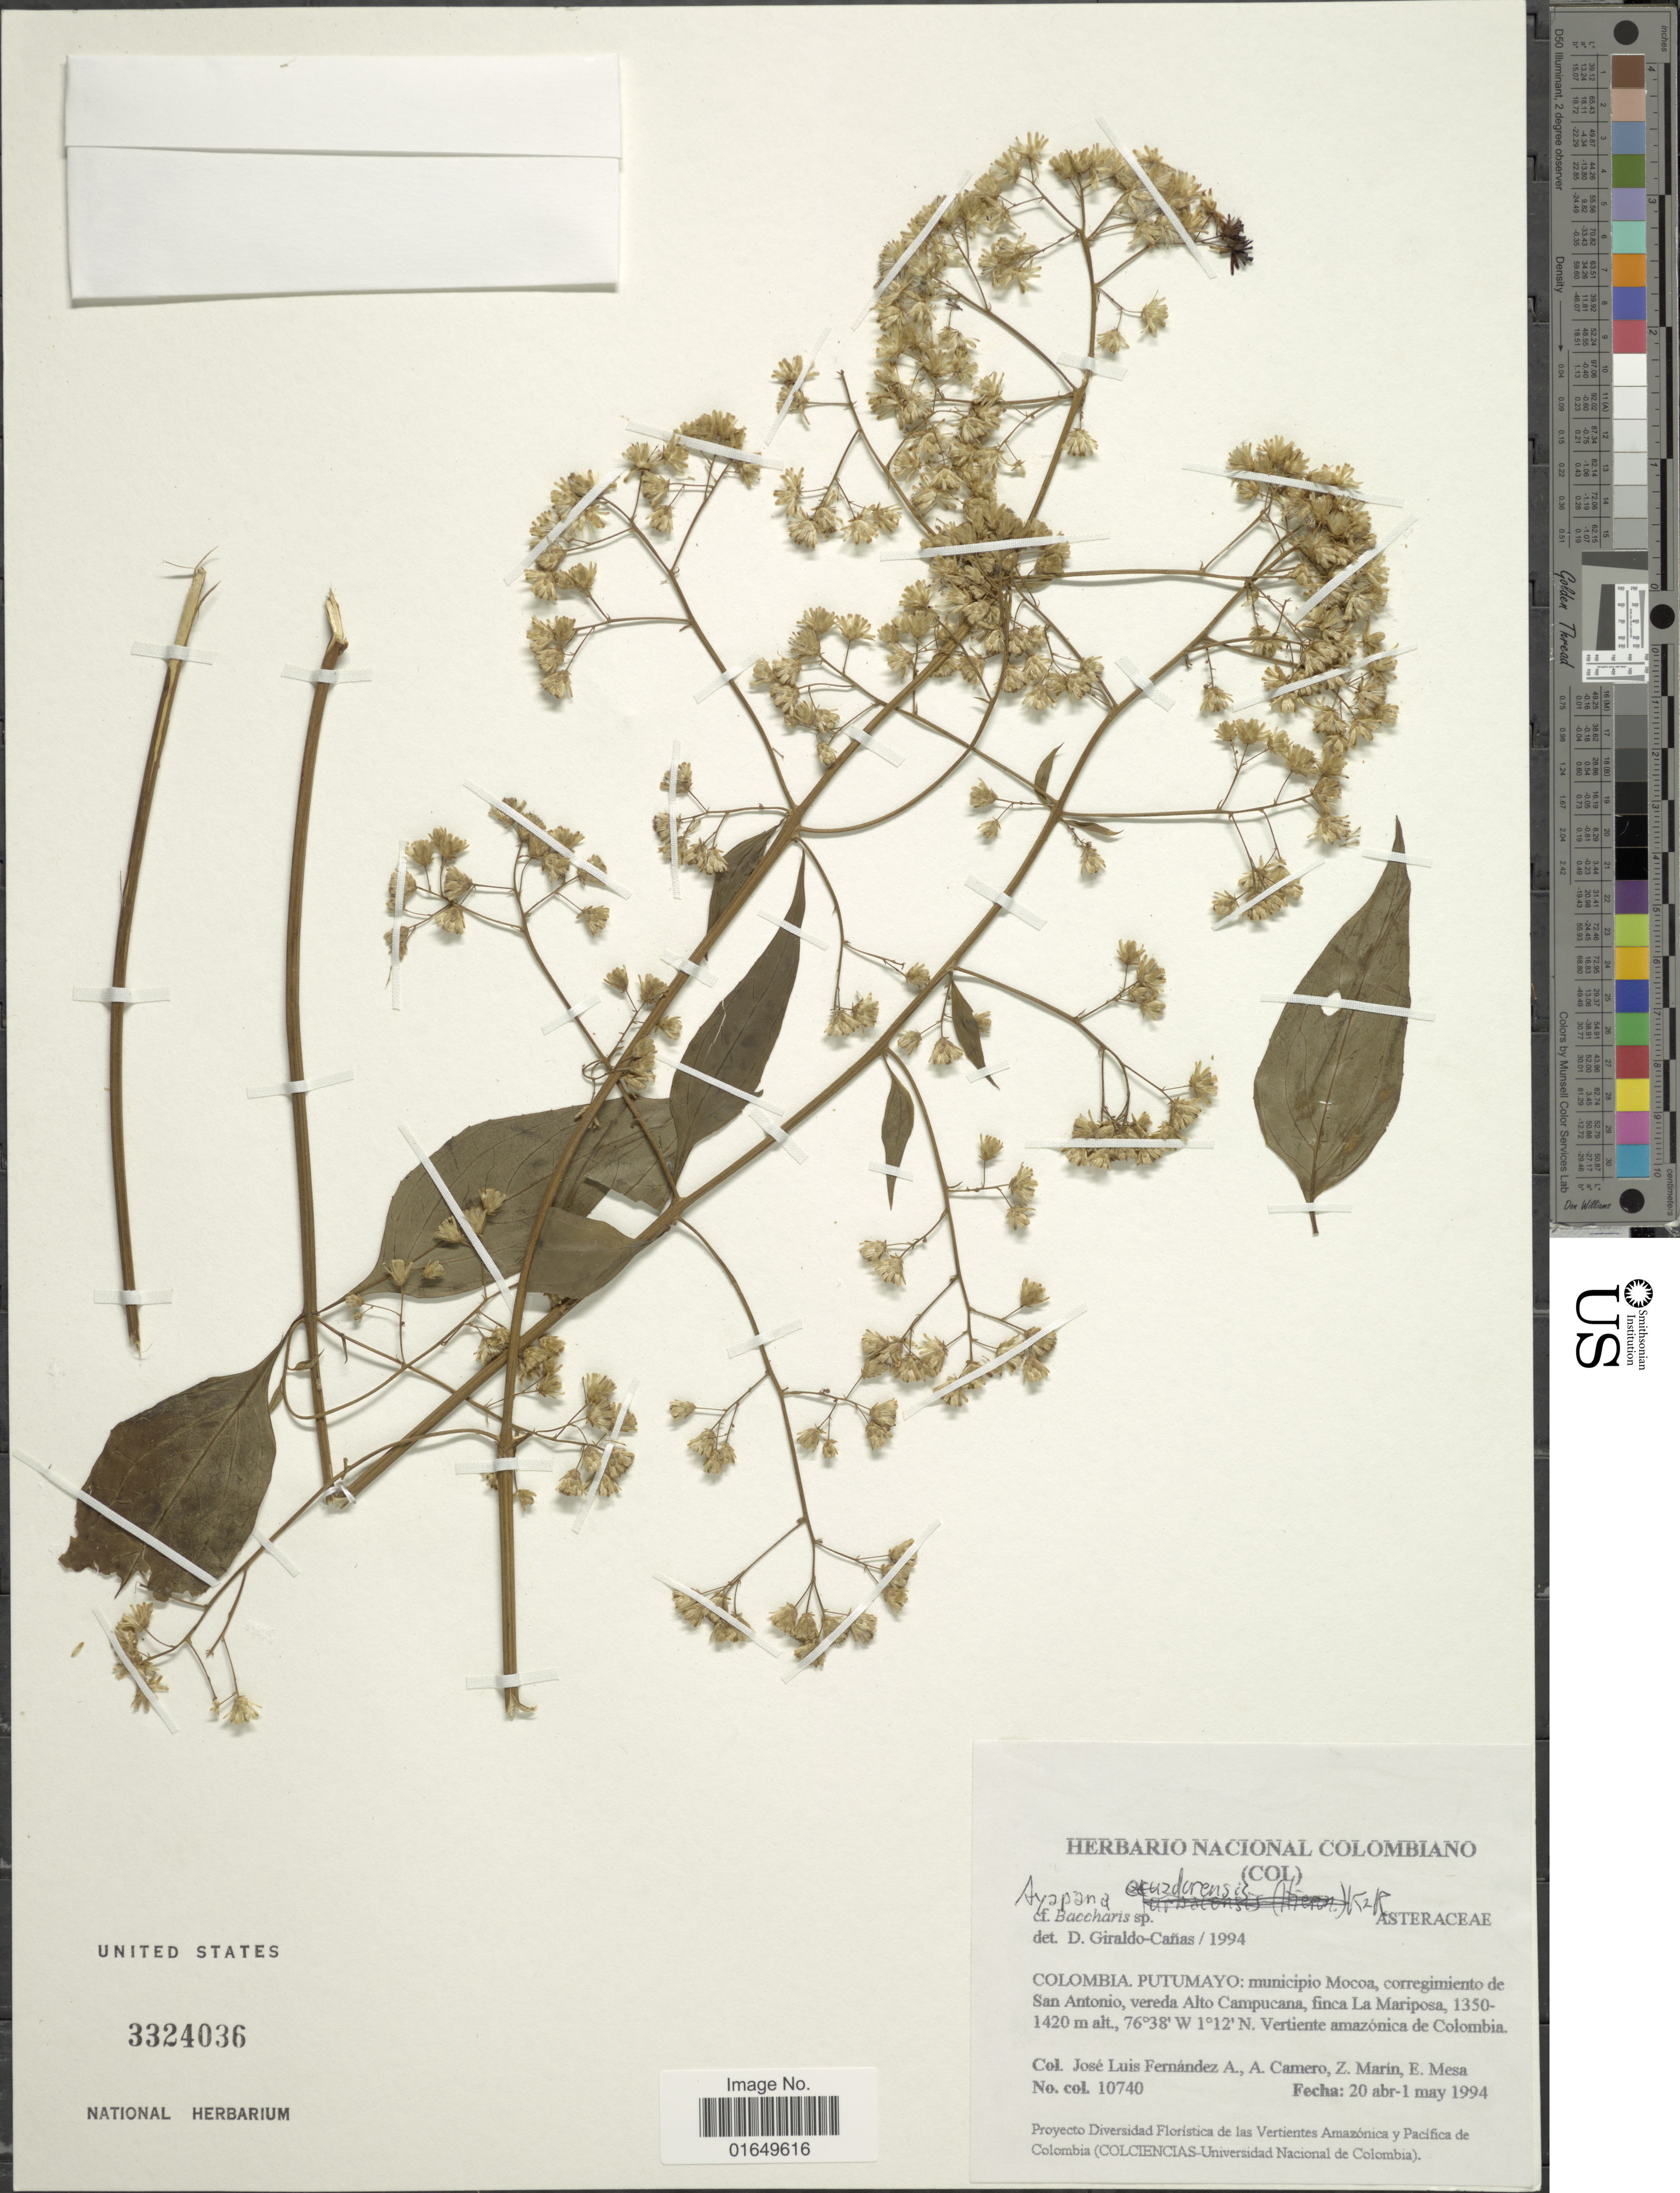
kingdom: Plantae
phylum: Tracheophyta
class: Magnoliopsida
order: Asterales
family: Asteraceae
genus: Ayapana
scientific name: Ayapana ecuadorensis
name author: R.M. King & H. Rob.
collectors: J. Fernandez, A. A. Camero, Z. Marin & E. Mesa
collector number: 10740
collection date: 1994-04-20/1994-05-01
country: Colombia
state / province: Putumayo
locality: Municipio Mocoa, corregimiento de San Antonio, vereda Alto Campucana, finca La Mariposa. Vertiente amazónica de Colombia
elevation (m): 1350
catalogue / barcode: US 3324036